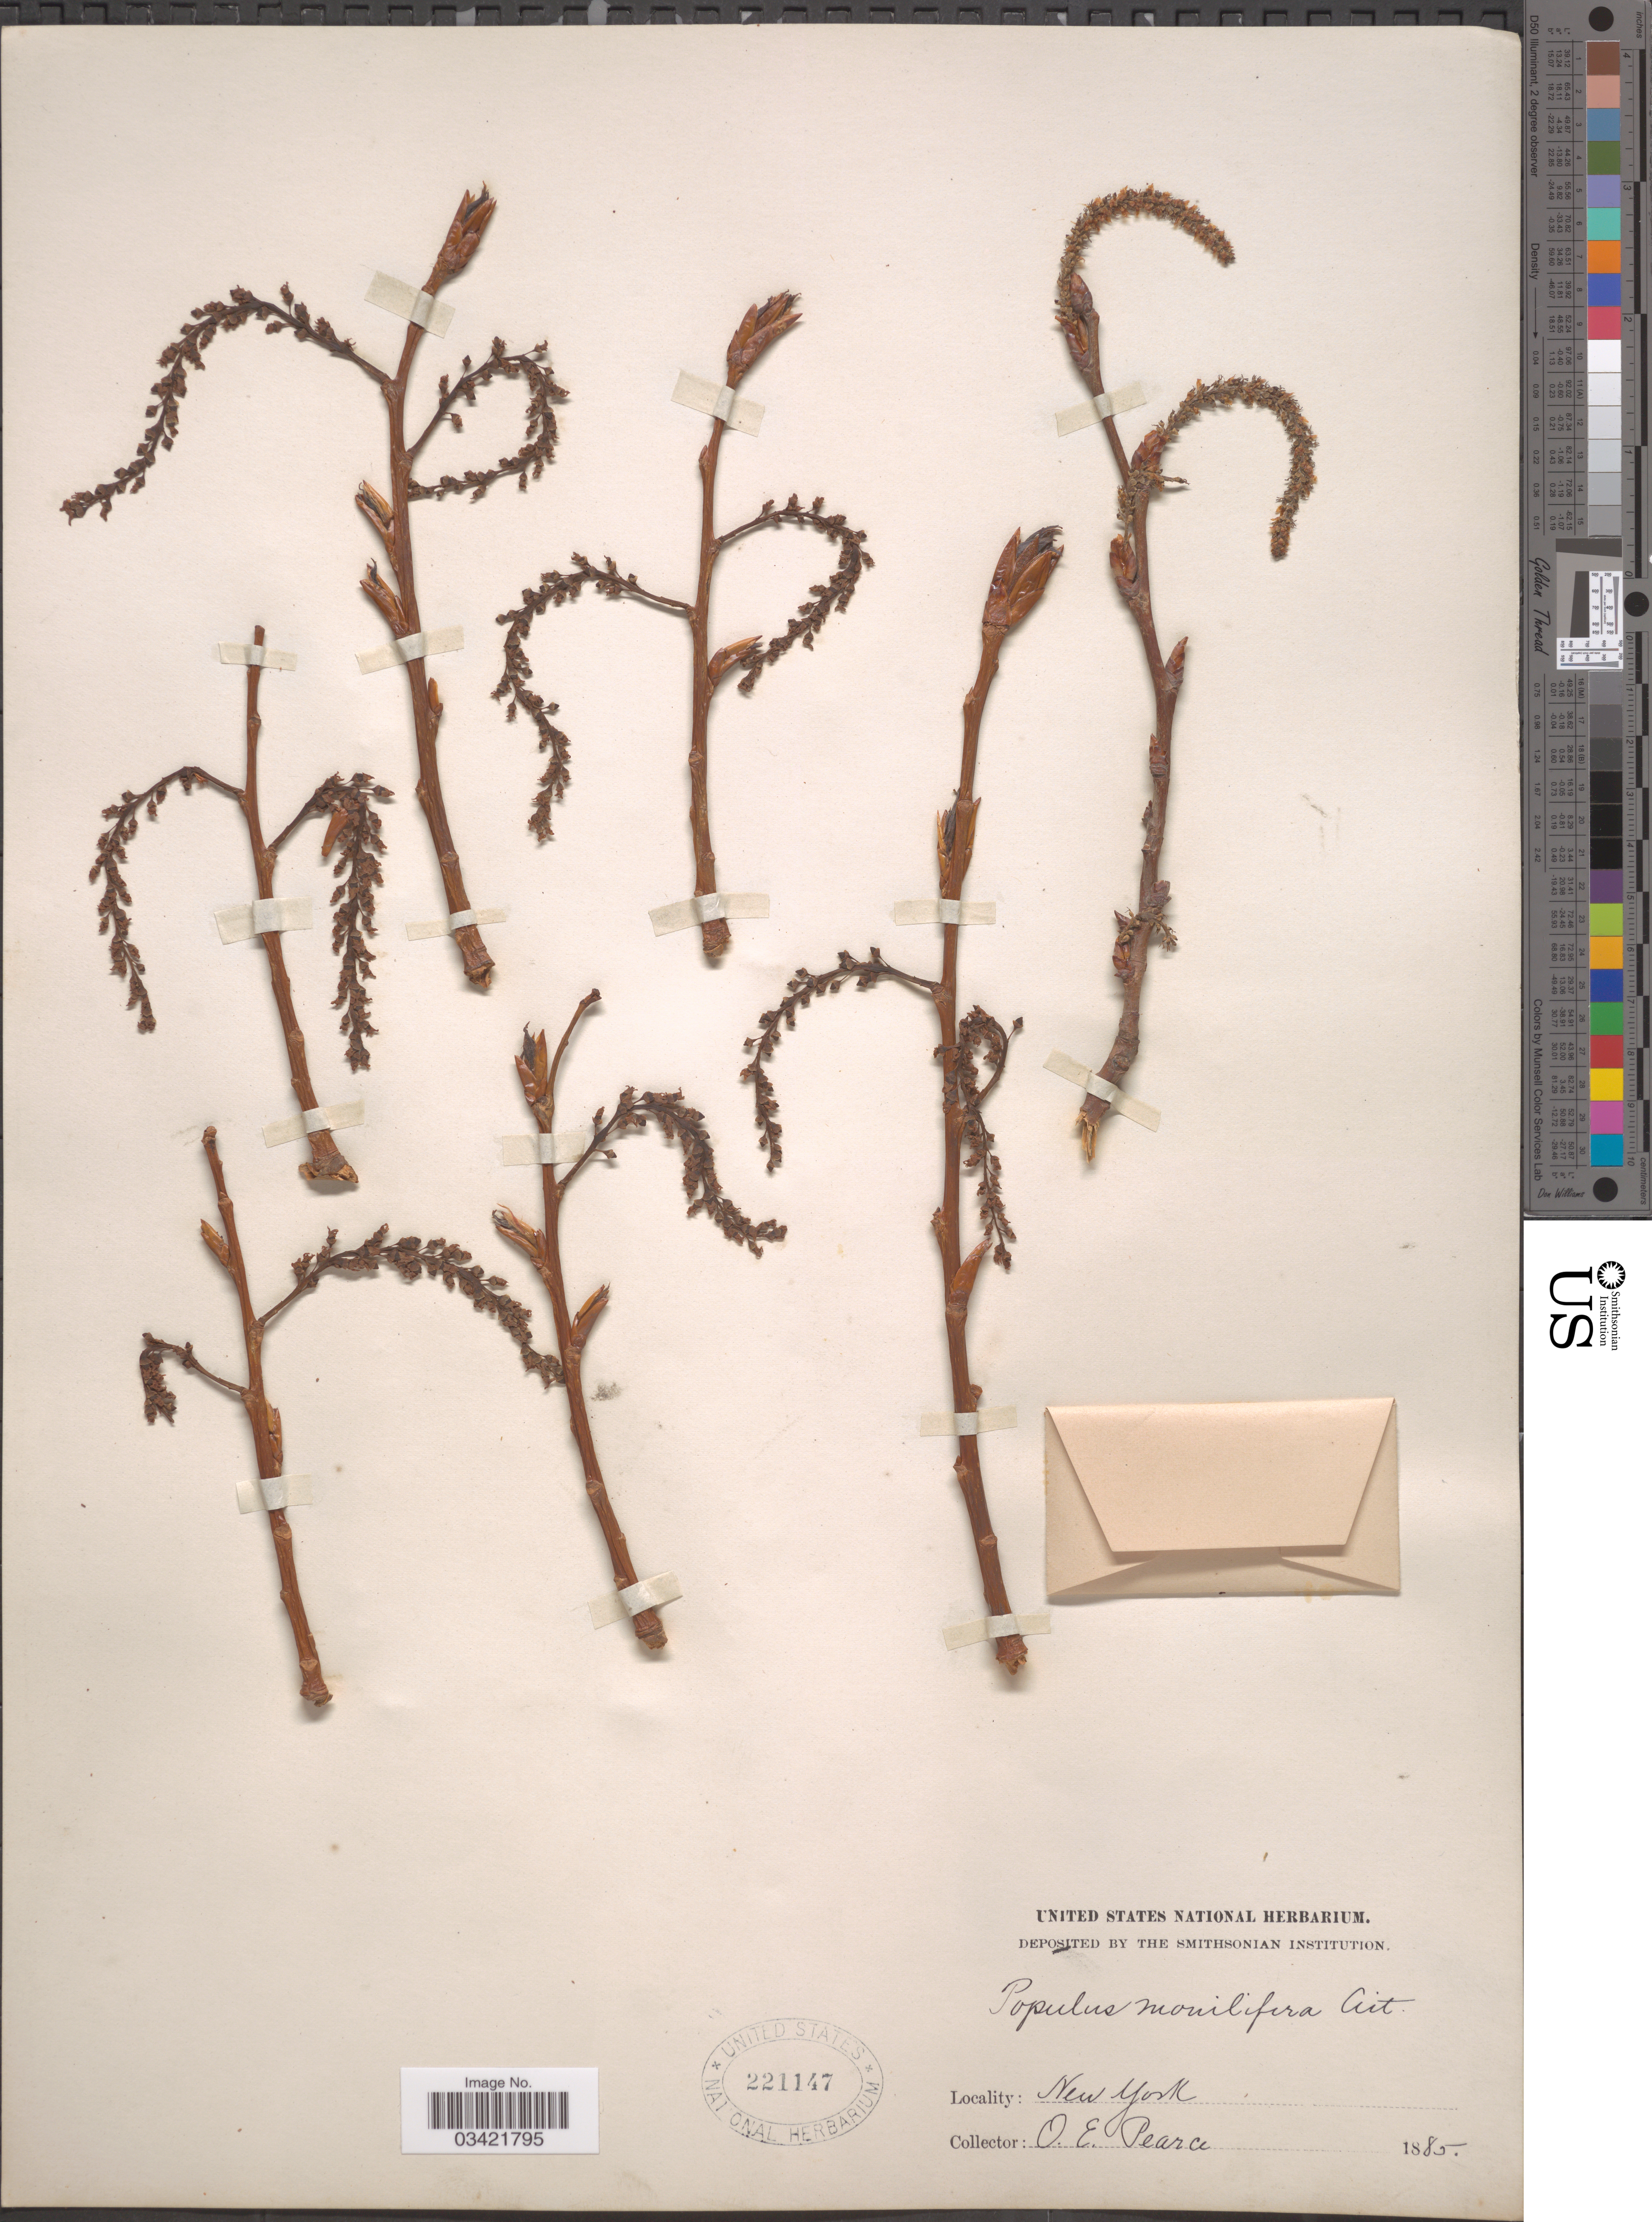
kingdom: Plantae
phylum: Tracheophyta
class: Magnoliopsida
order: Malpighiales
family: Salicaceae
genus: Populus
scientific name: Populus deltoides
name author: W. Bartram ex Marshall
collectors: O. E. Pearce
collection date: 1885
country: United States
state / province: New York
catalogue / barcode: US 221147